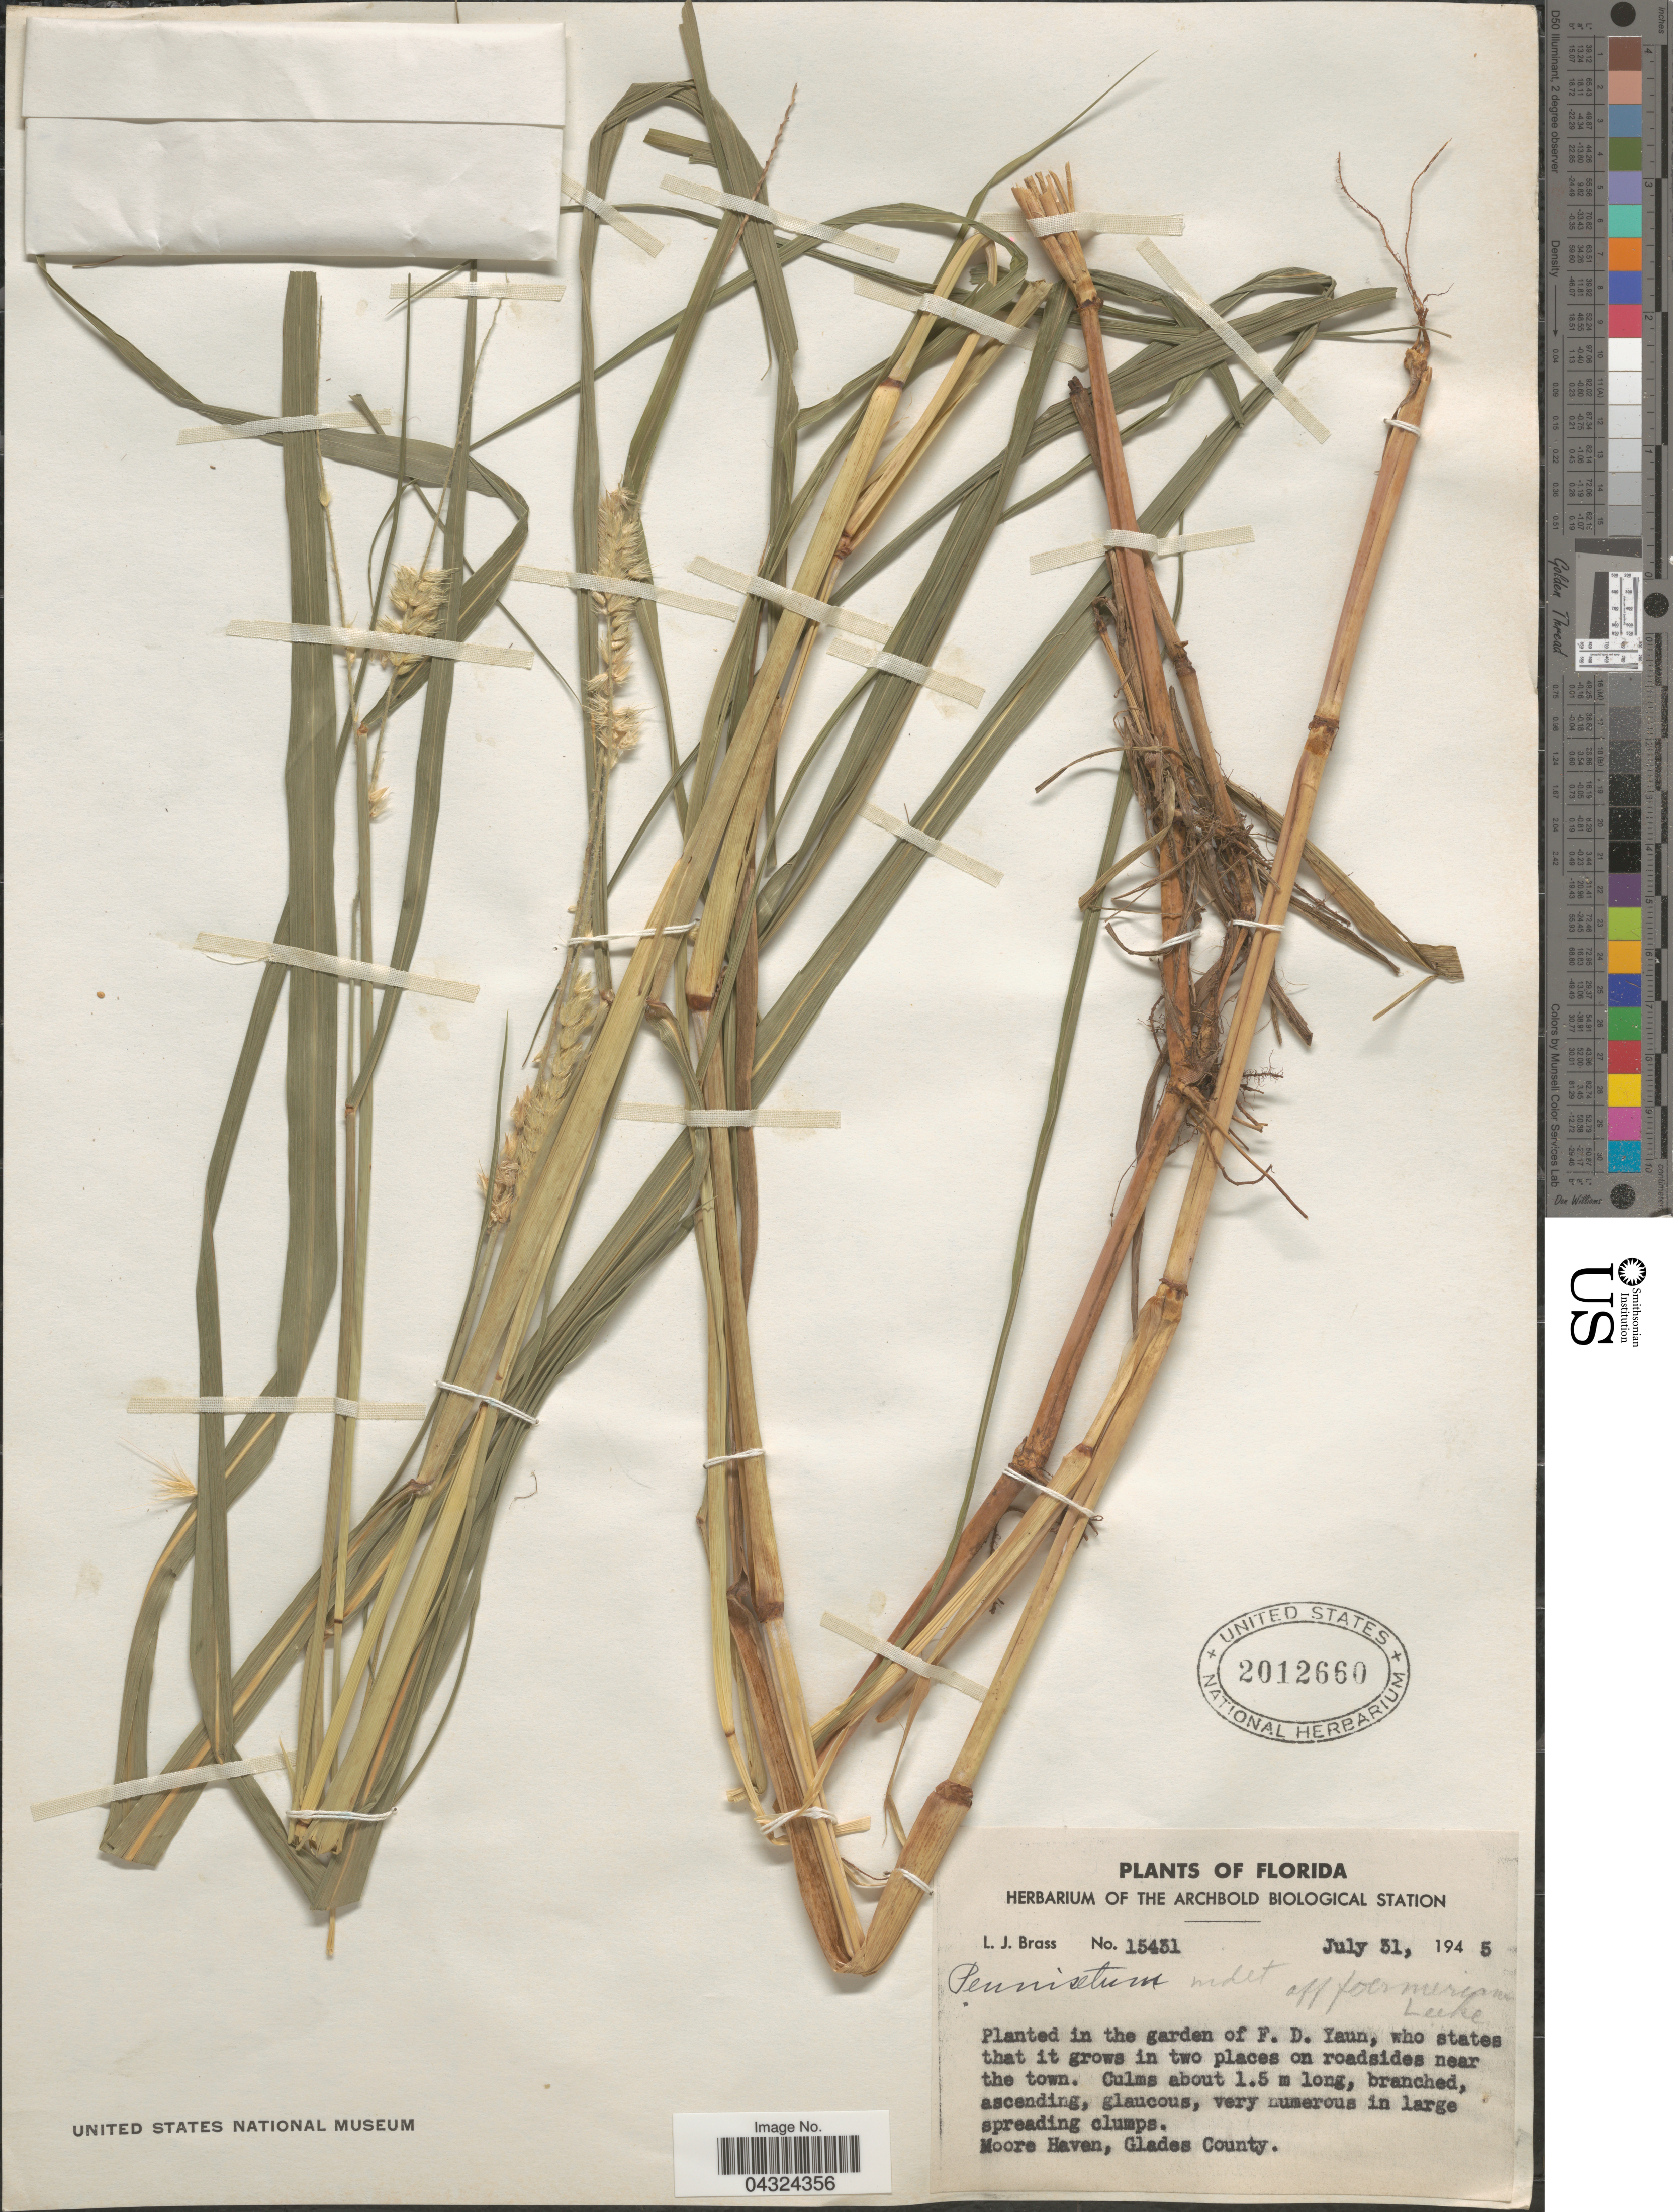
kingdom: Plantae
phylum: Tracheophyta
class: Liliopsida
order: Poales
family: Poaceae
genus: Cenchrus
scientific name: Cenchrus sp.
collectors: L. J. Brass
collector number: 15431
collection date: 1945-07-31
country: United States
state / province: Florida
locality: In the garde of F. D. Yaun. Moore Haven, Glades County.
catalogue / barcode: US 2012660